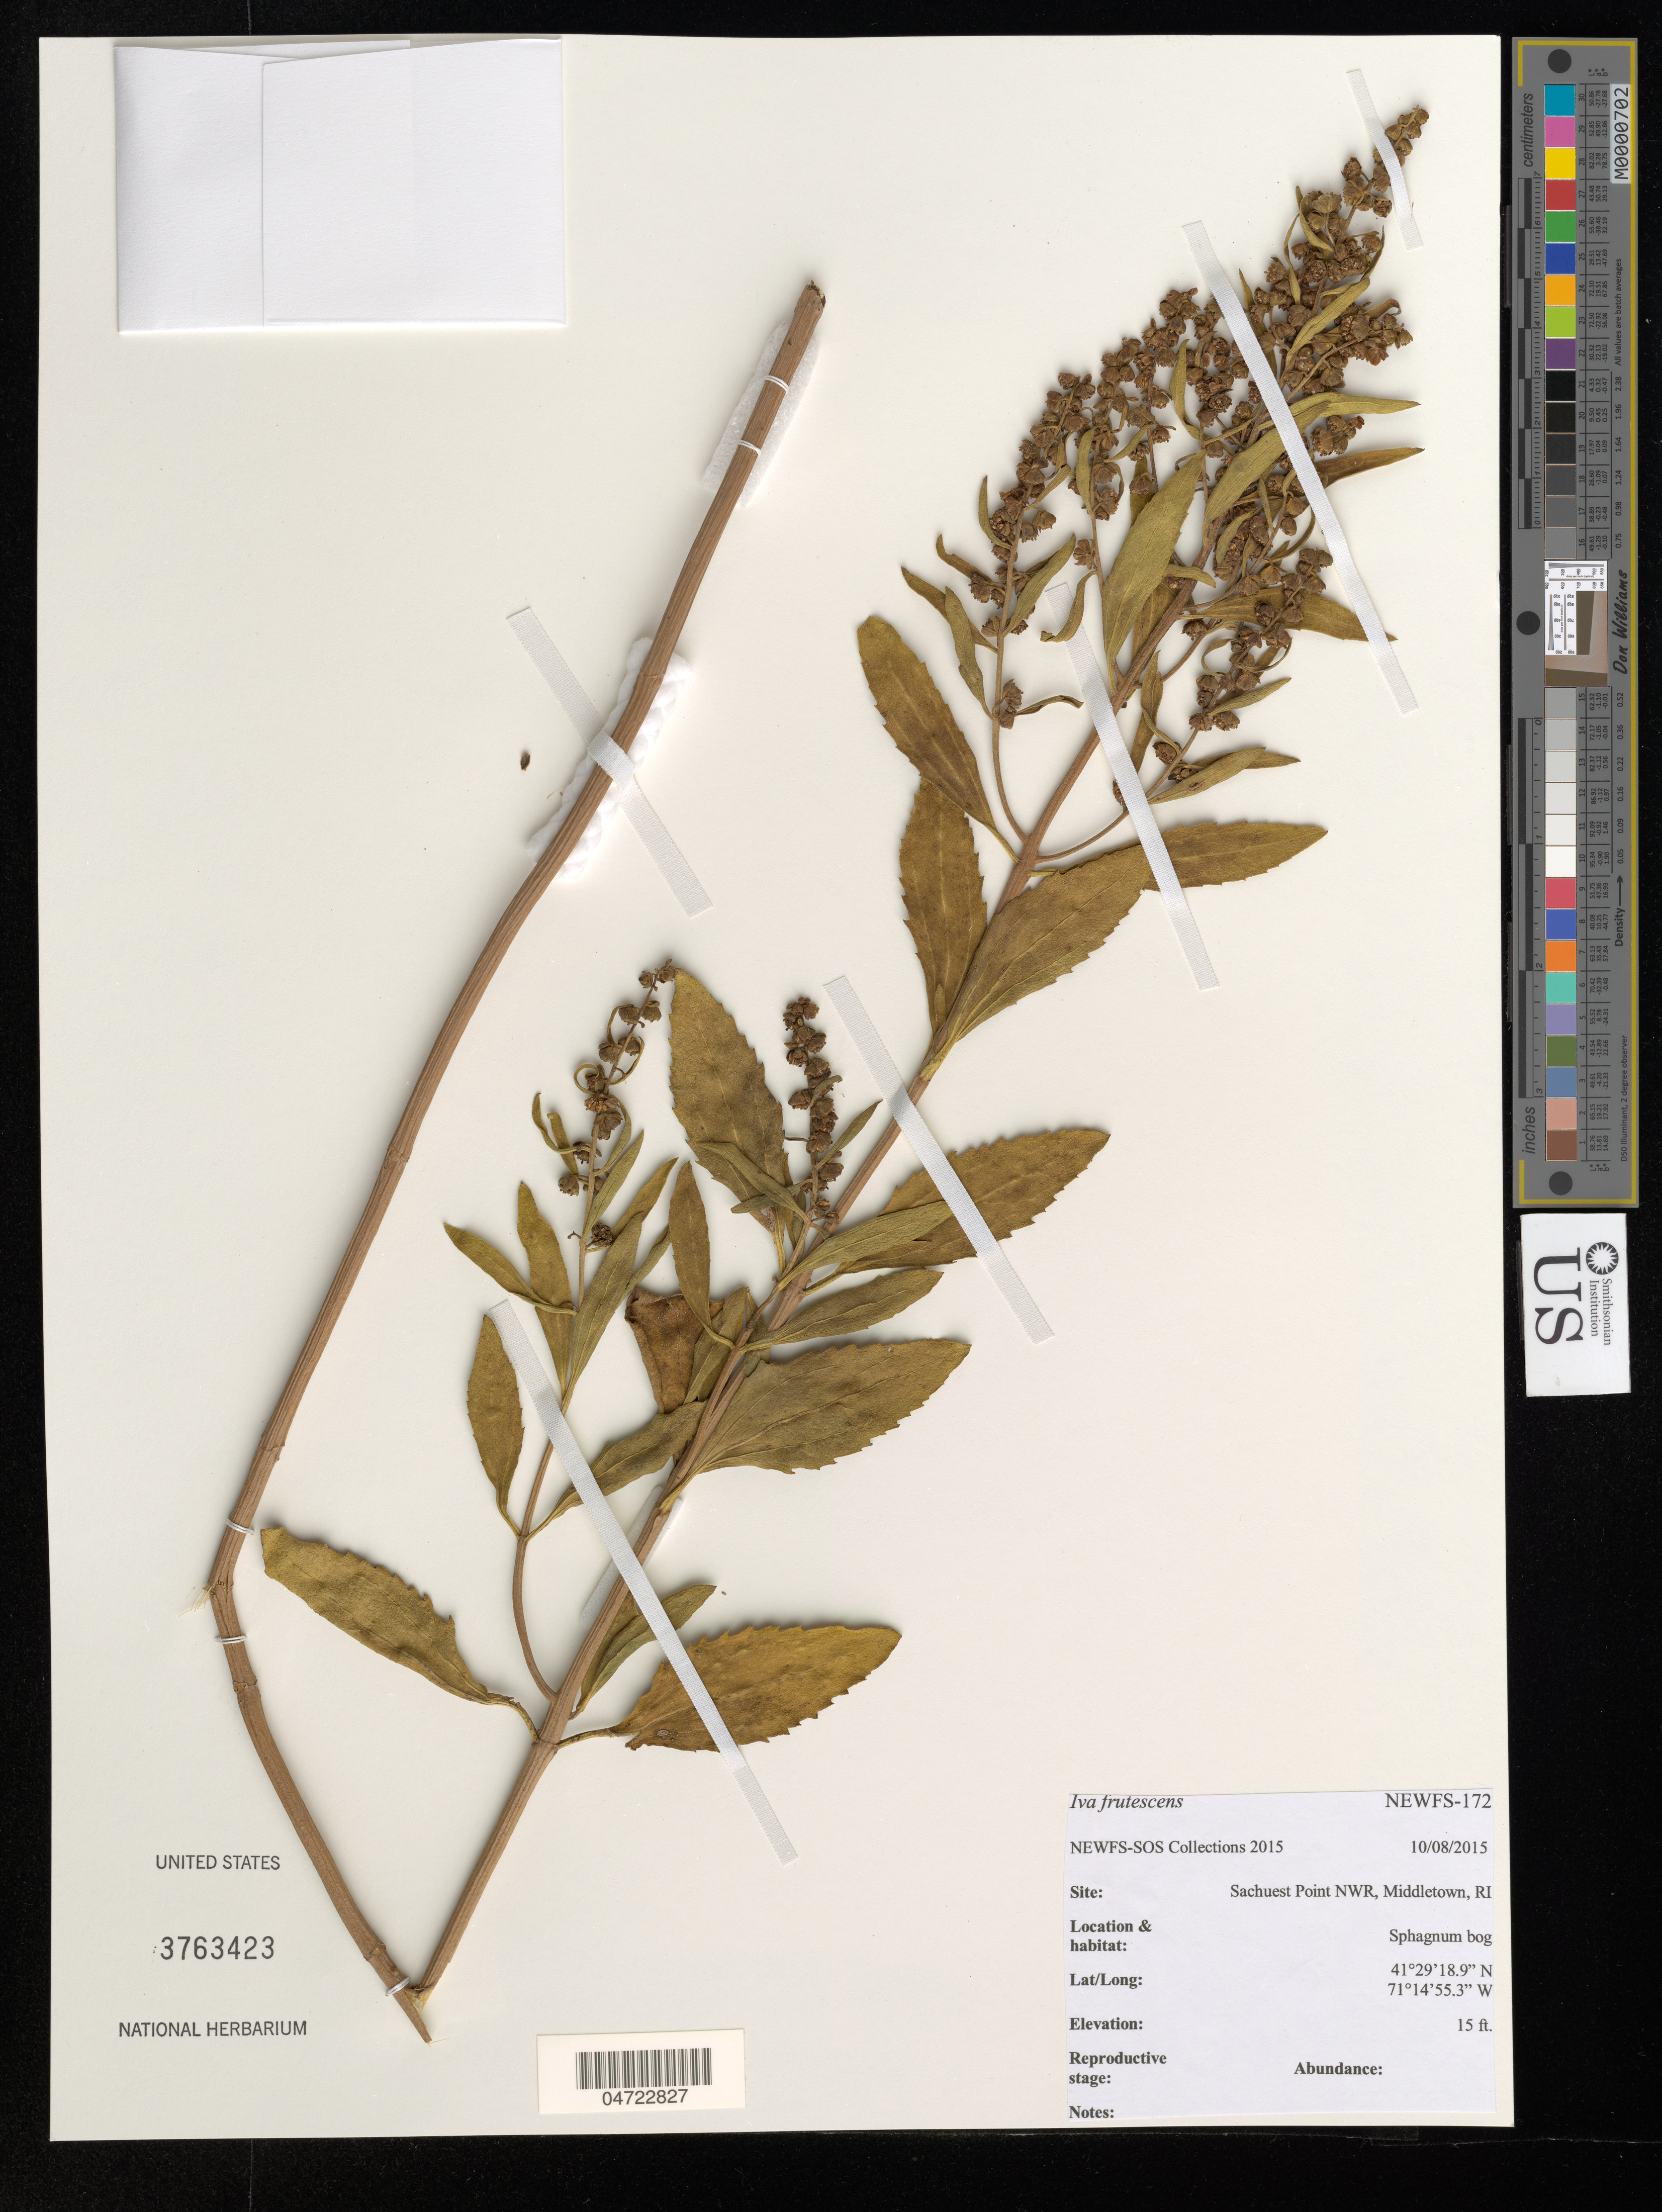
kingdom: Plantae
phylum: Tracheophyta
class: Magnoliopsida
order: Asterales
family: Asteraceae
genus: Iva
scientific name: Iva frutescens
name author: L.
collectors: NEWFS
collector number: NEWFS-172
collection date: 2015-10-08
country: United States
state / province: Rhode Island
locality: Site: Sachuest Point NWR, Middletown, RI. Sphagnum bog.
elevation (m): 5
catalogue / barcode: US 3763423